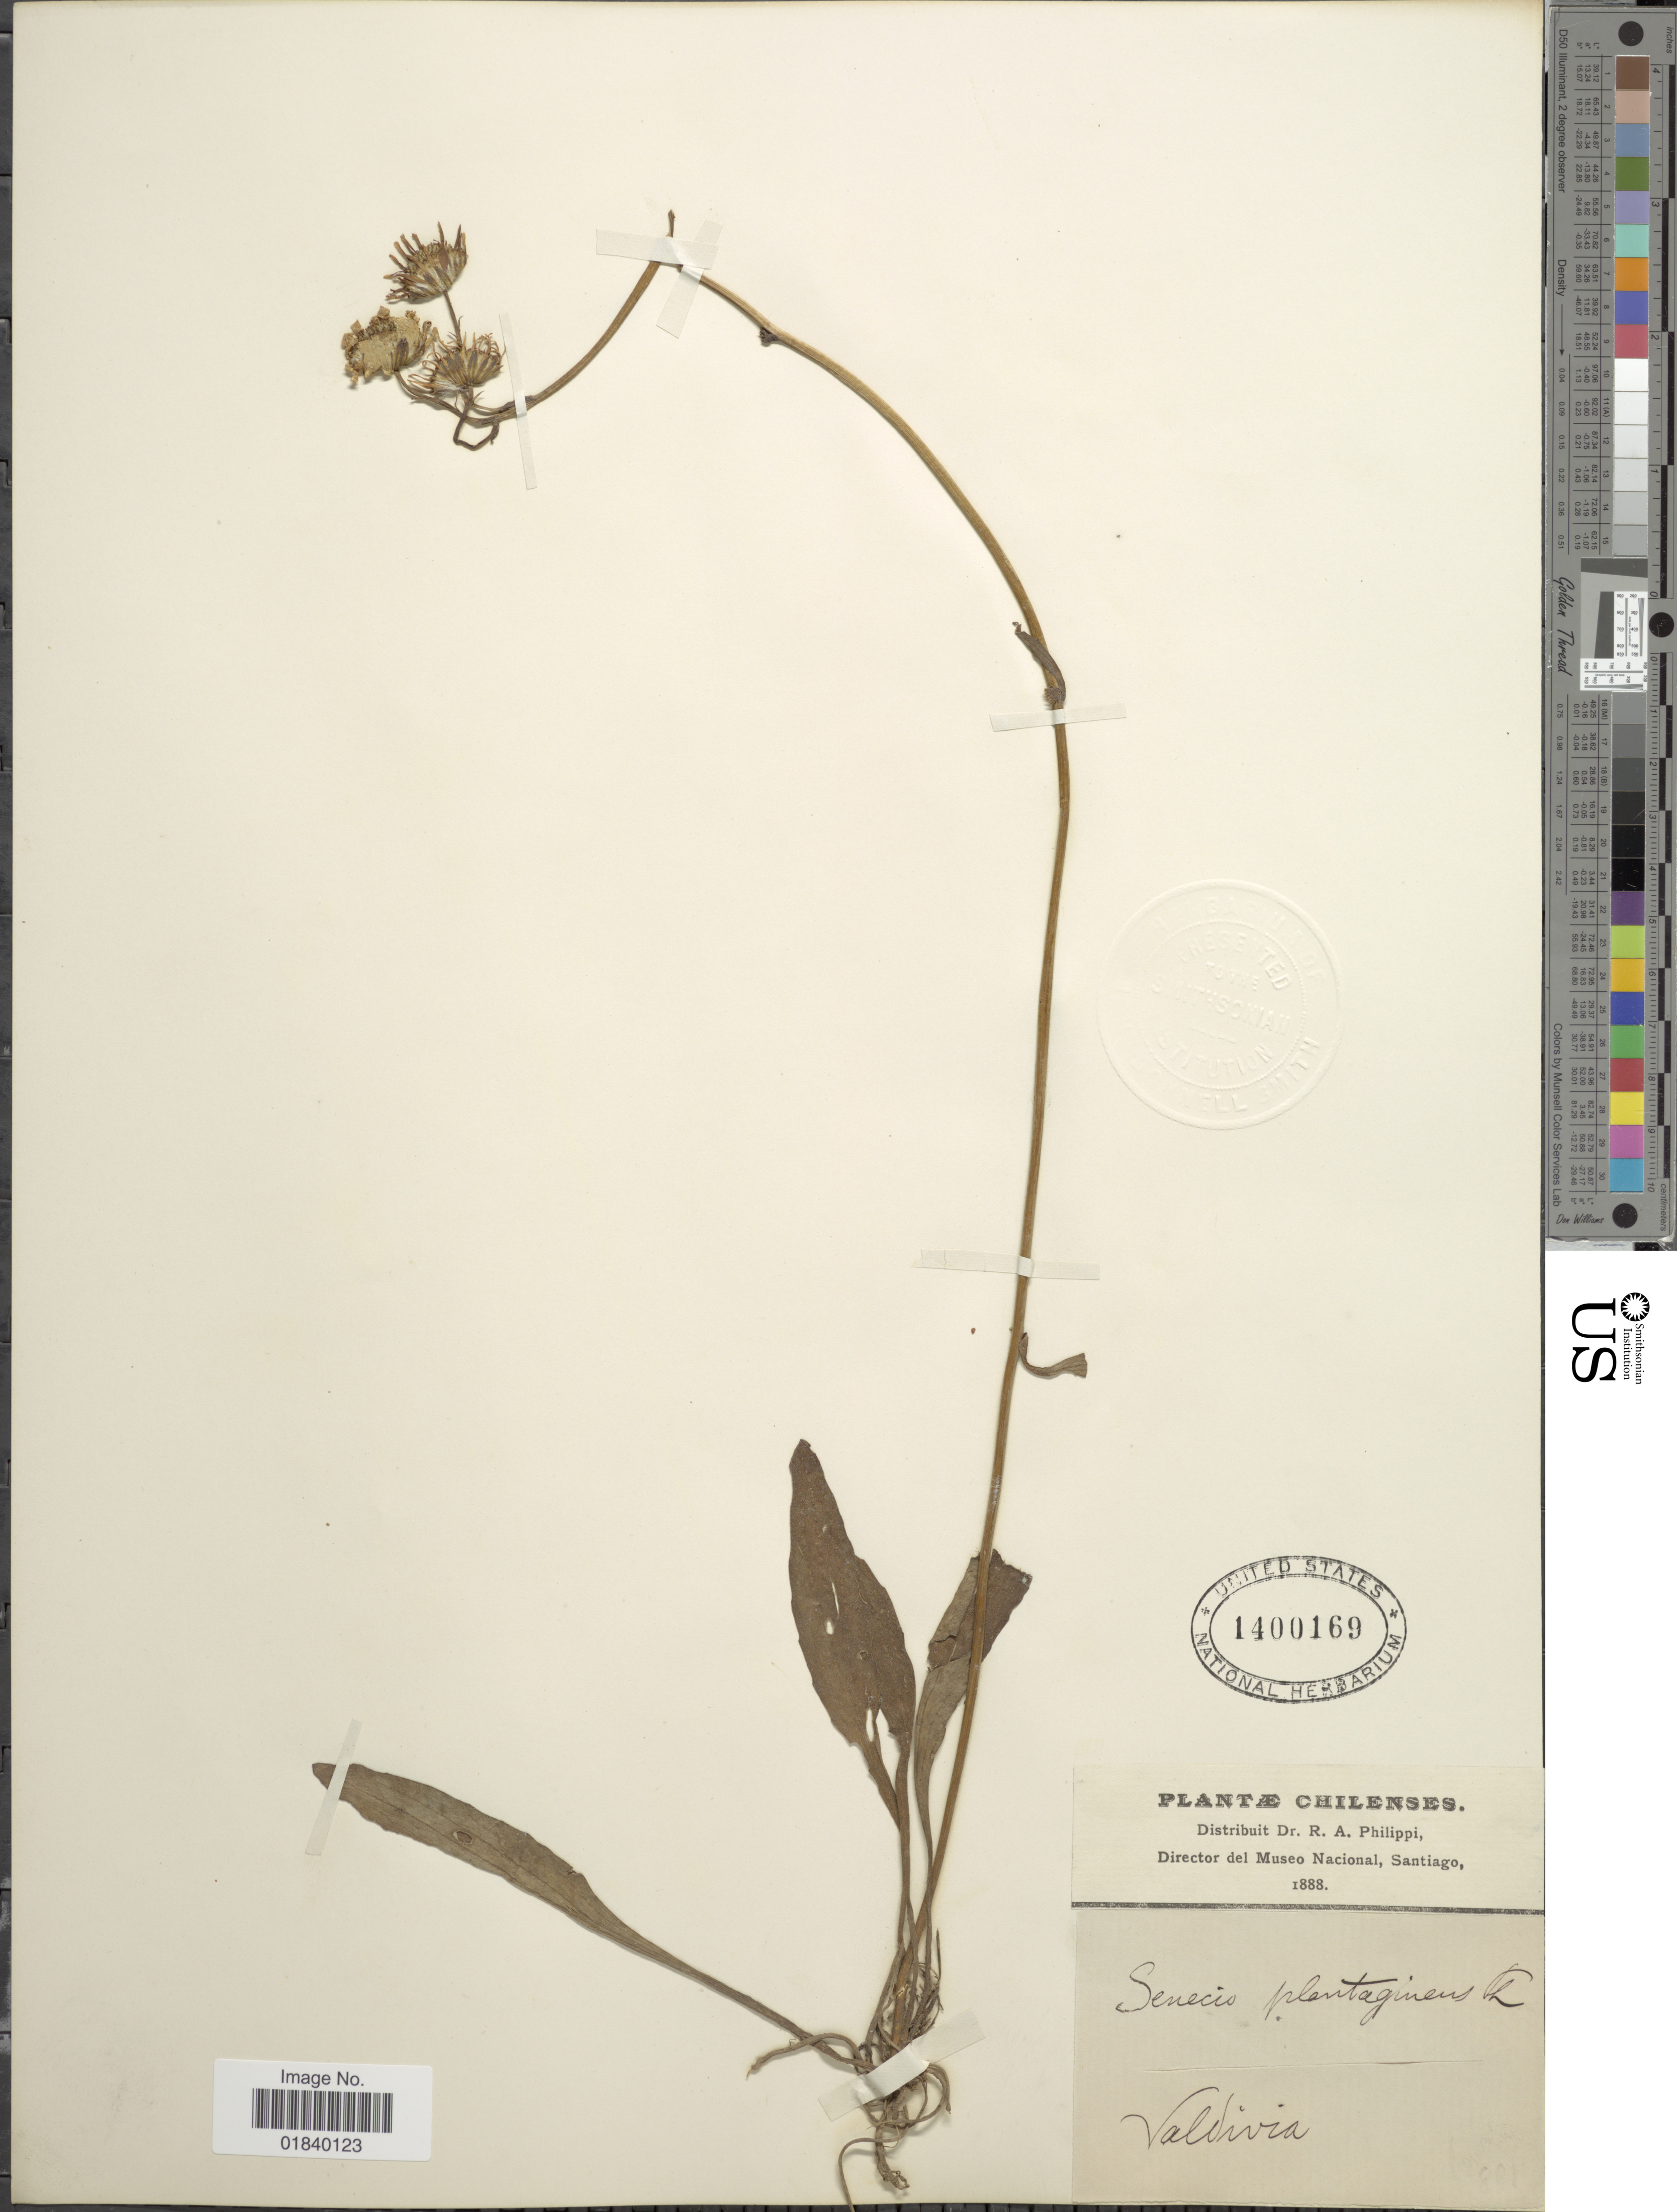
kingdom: Plantae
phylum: Tracheophyta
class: Magnoliopsida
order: Asterales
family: Asteraceae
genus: Senecio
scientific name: Senecio plantagineus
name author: DC.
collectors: R. A. Philippi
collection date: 1888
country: Chile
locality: Chilenses. Valdivia.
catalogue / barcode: US 1400169